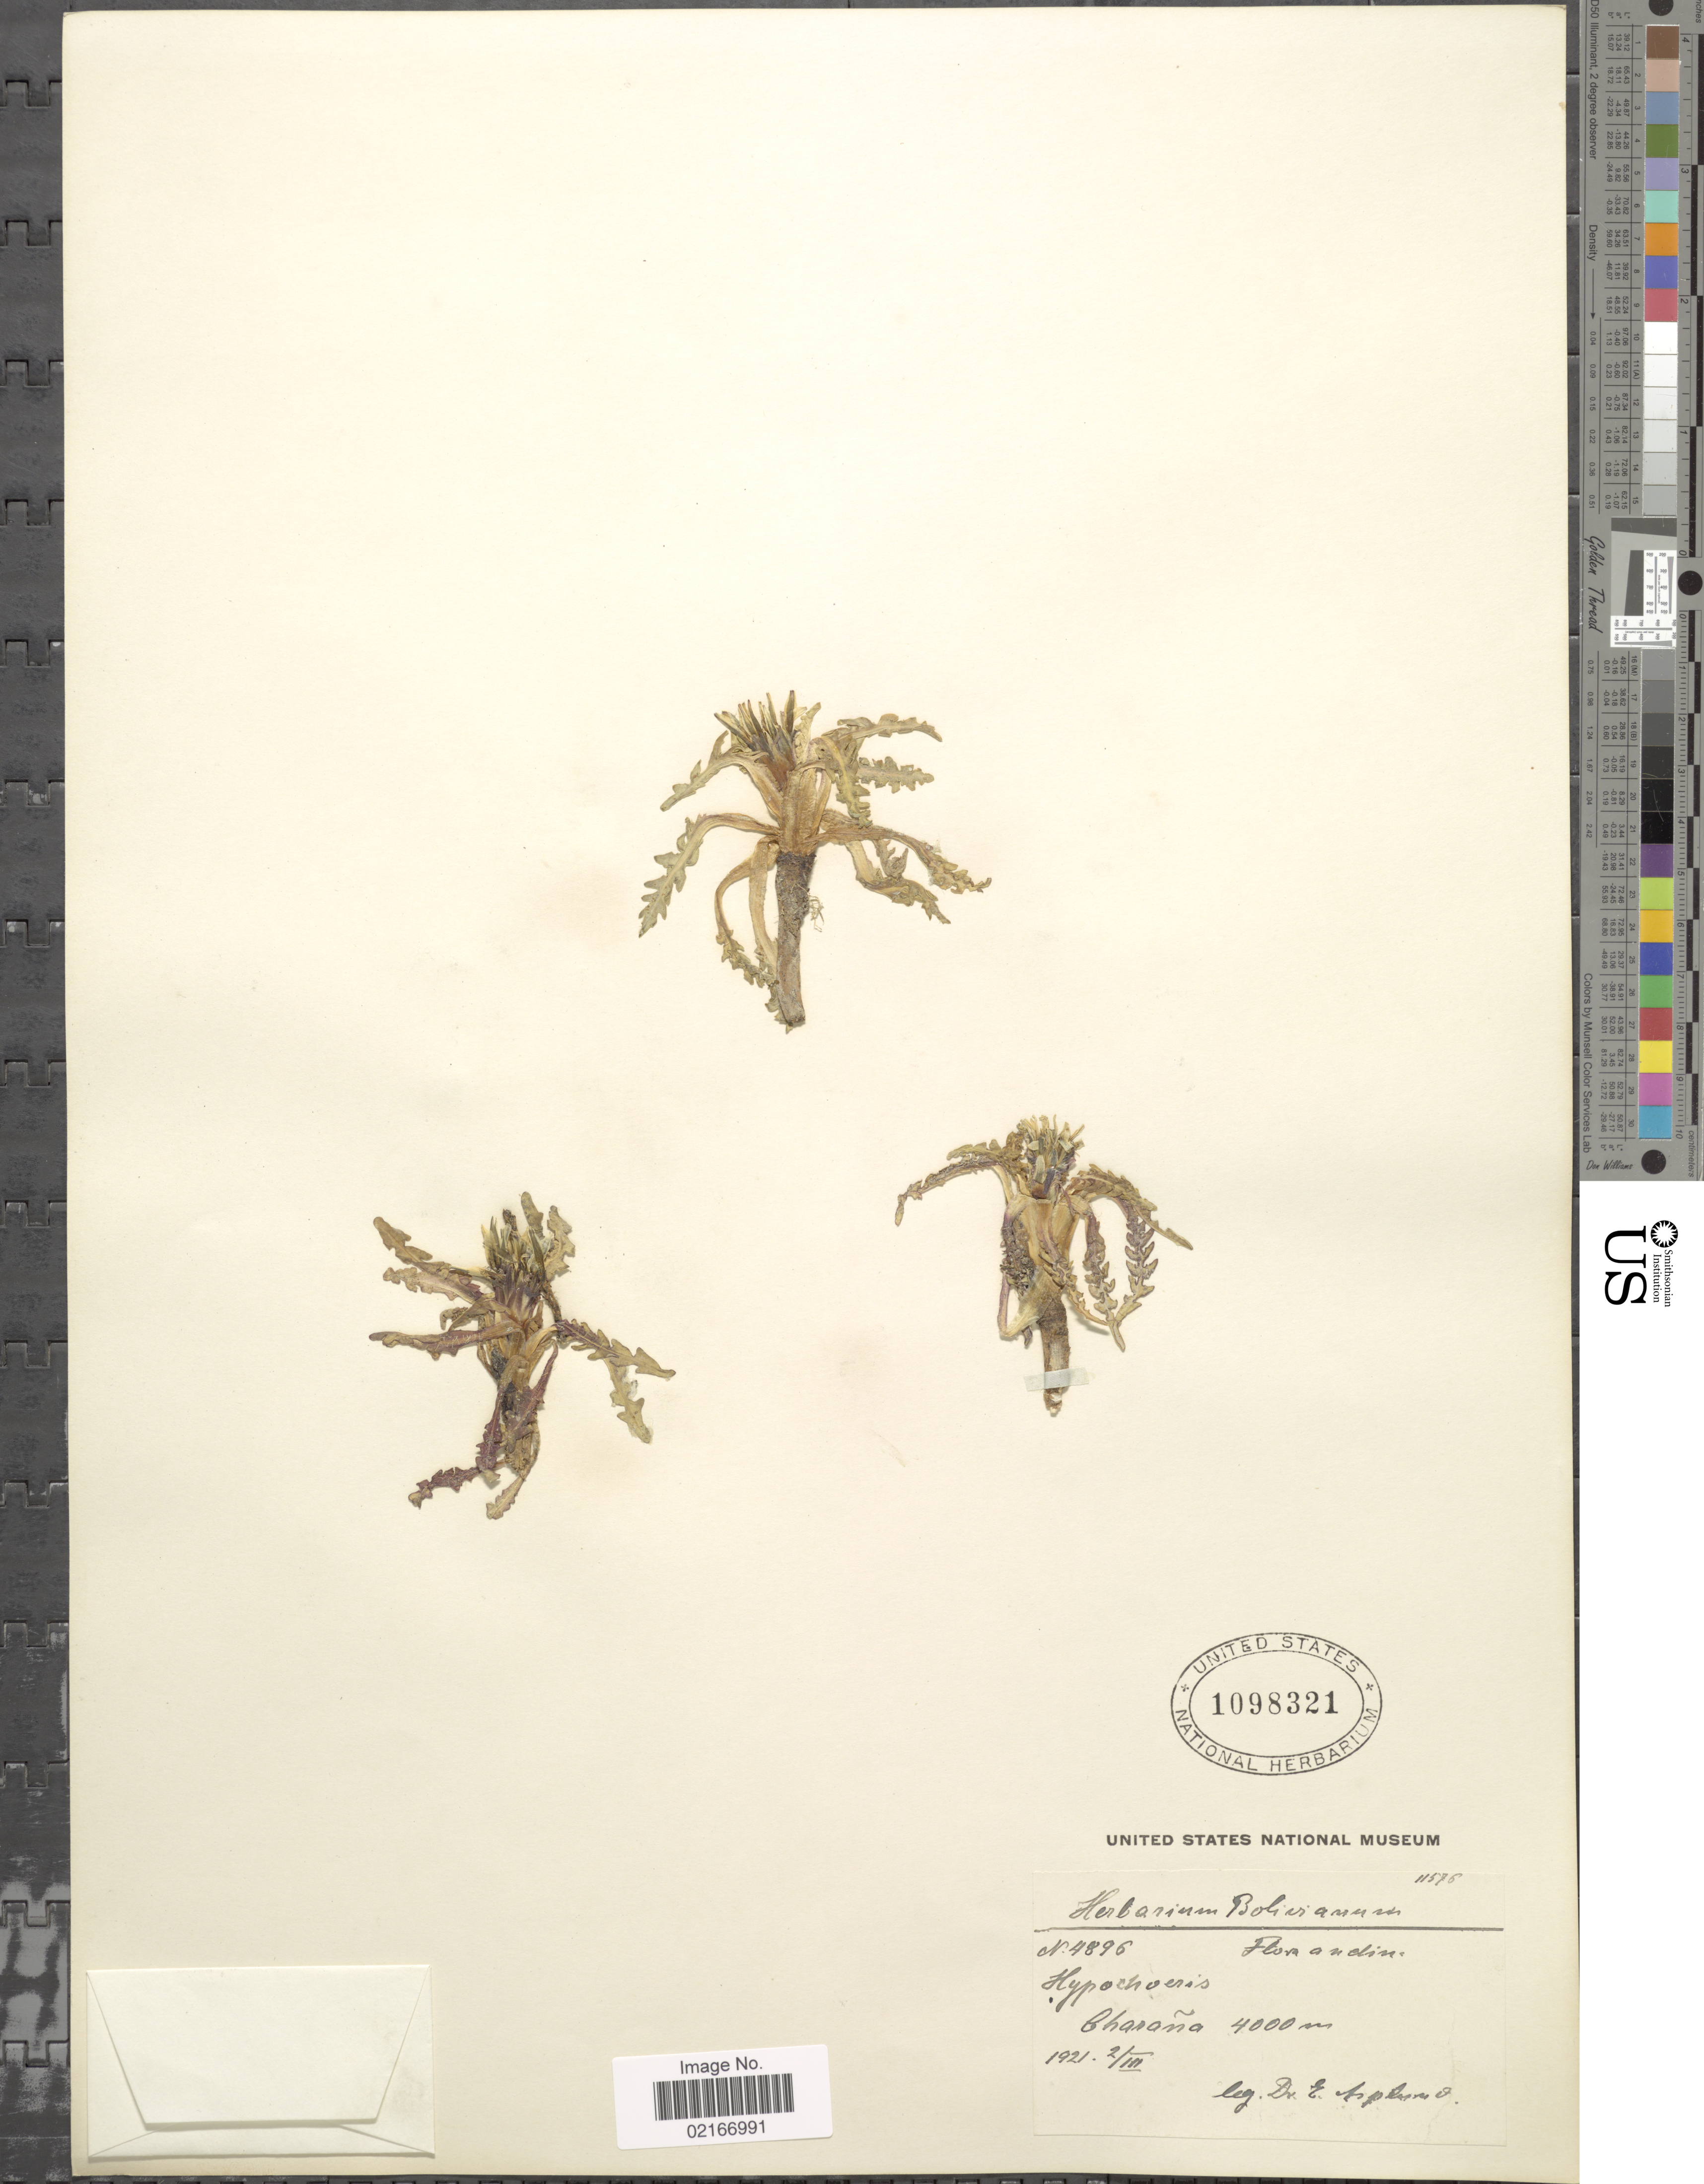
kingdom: Plantae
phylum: Tracheophyta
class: Magnoliopsida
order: Asterales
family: Asteraceae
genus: Hypochaeris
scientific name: Hypochaeris sp.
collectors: E. Asplund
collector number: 4896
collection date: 1921-03-02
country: Bolivia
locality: Charaña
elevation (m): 4000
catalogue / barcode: US 1098321